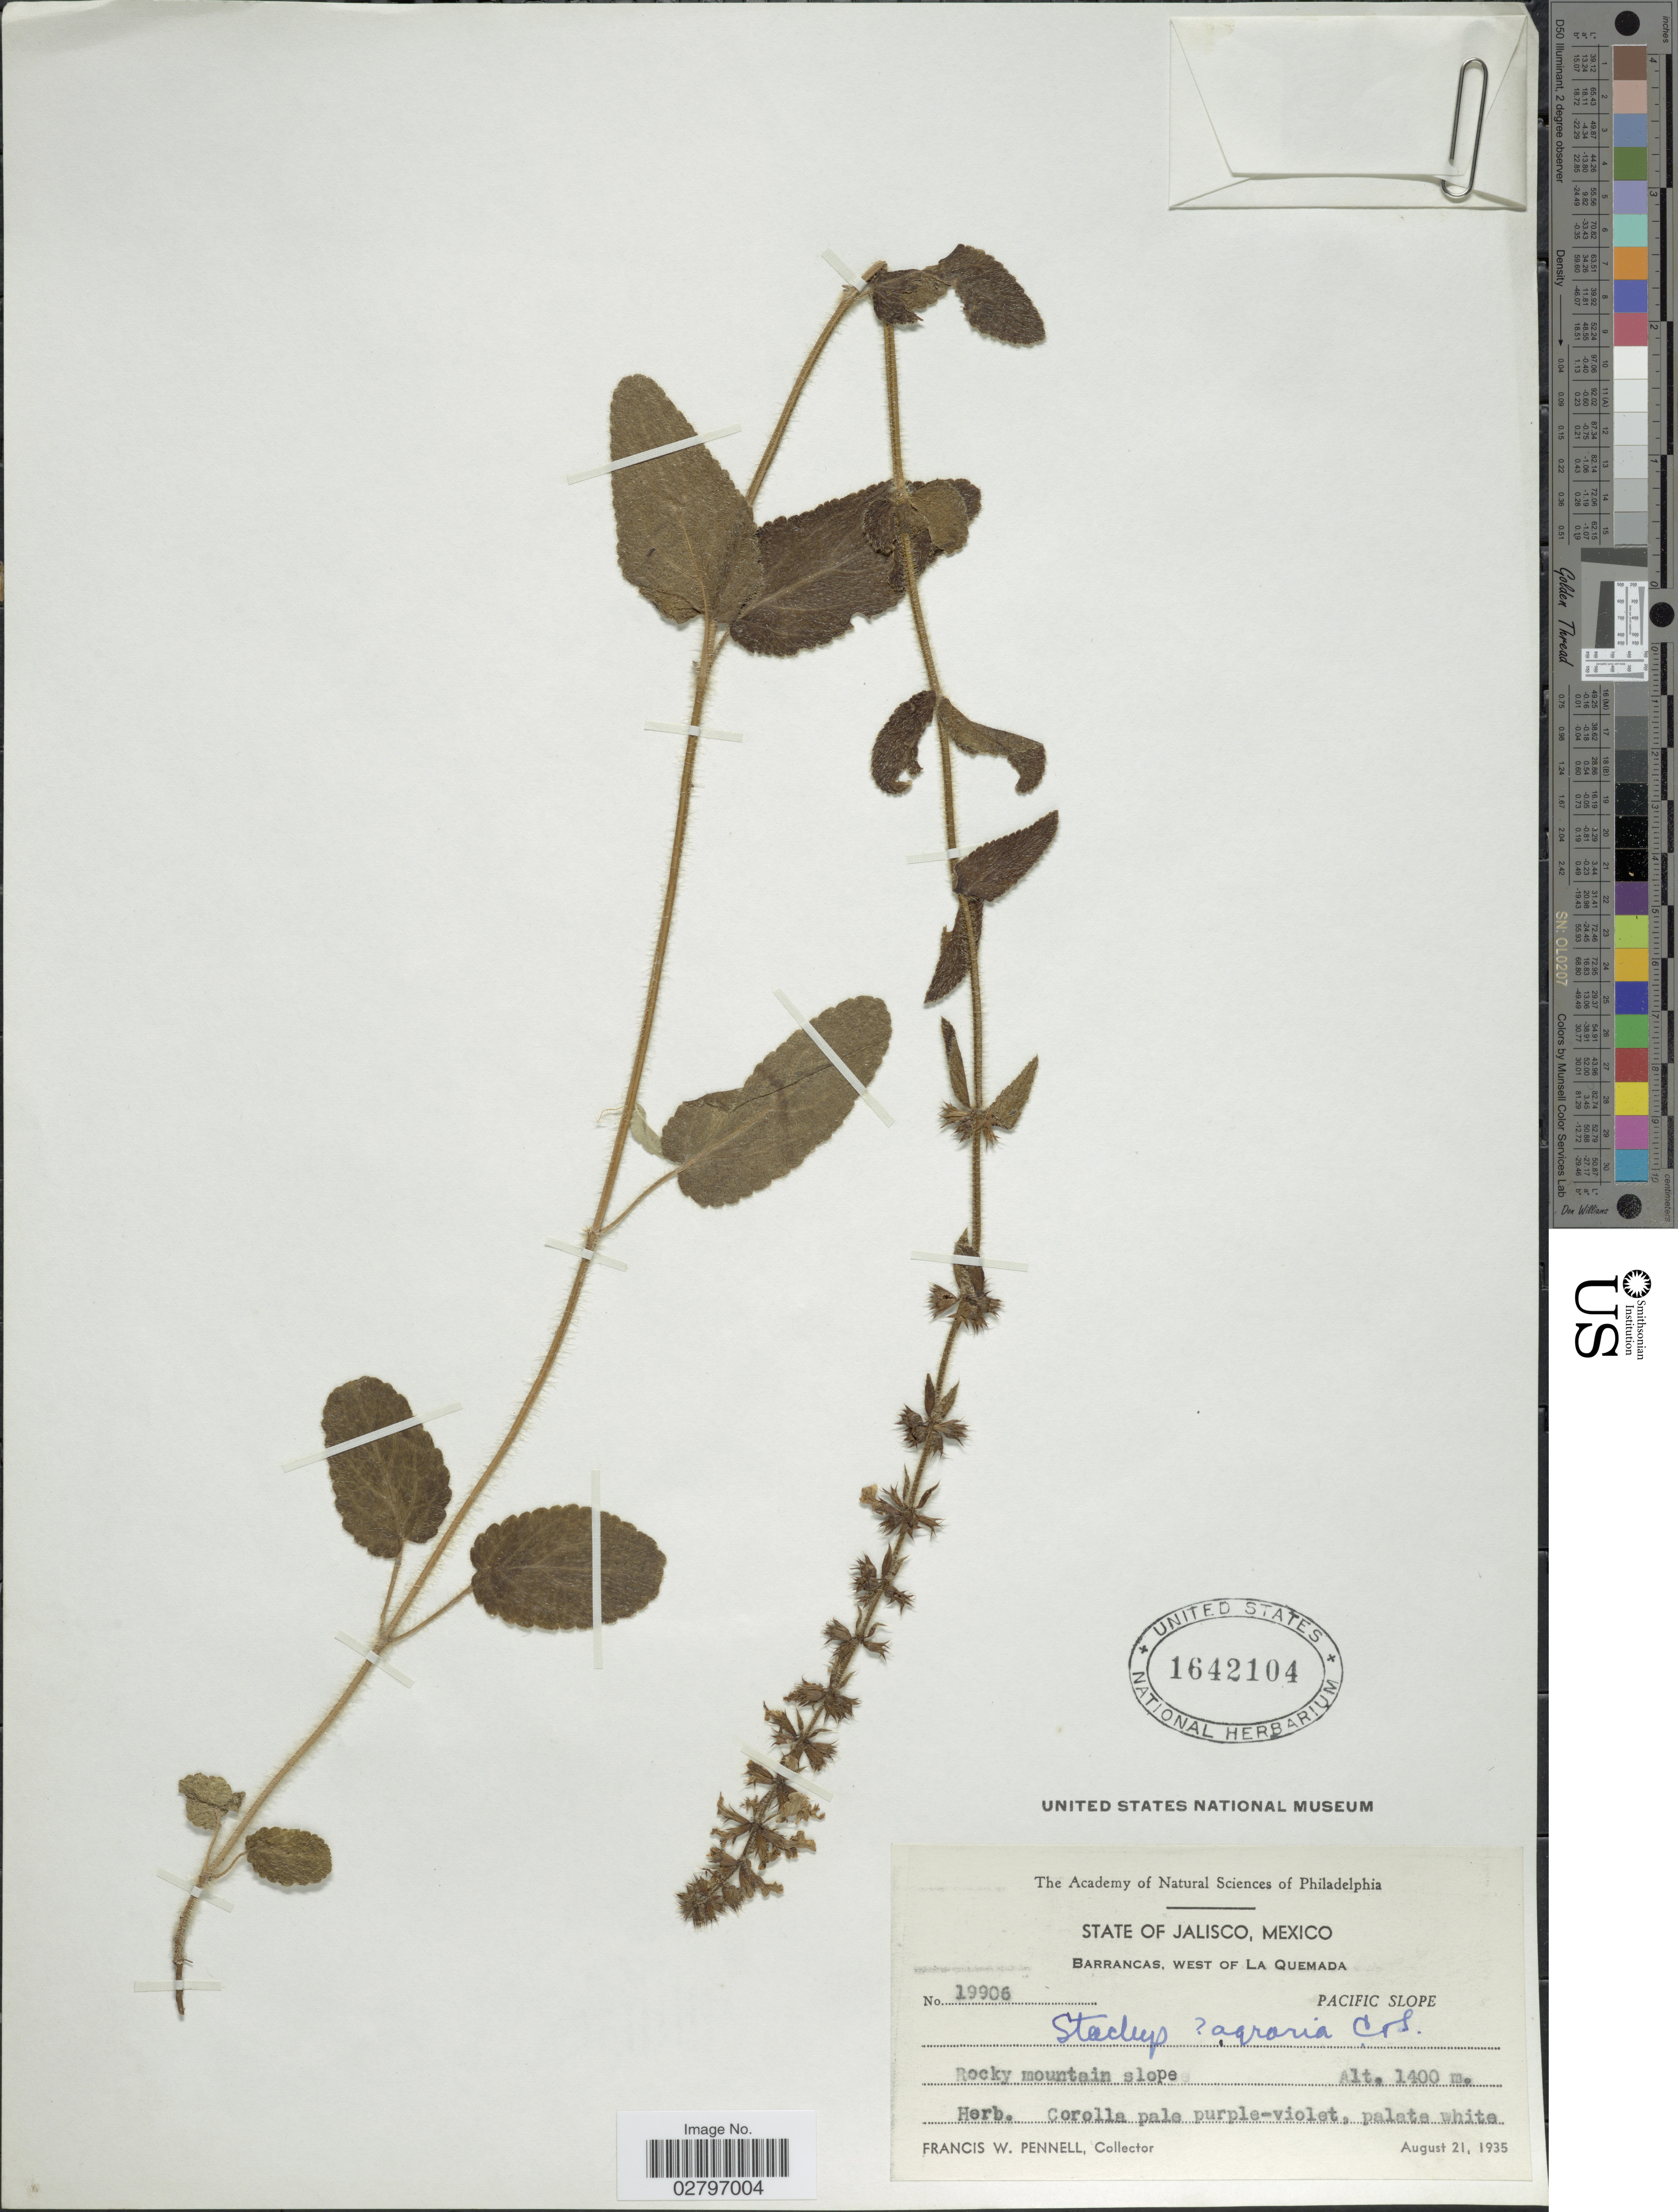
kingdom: Plantae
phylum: Tracheophyta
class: Magnoliopsida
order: Lamiales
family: Lamiaceae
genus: Stachys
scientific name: Stachys agraria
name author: Schltdl. & Cham.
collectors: F. W. Pennell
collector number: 19906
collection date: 1935-08-21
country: Mexico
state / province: Jalisco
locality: State of Jalisco, Mexico, Barrancas, West of La Quemada, Pacific Slope, Rocky mountain slope.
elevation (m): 1400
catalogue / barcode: US 1642104